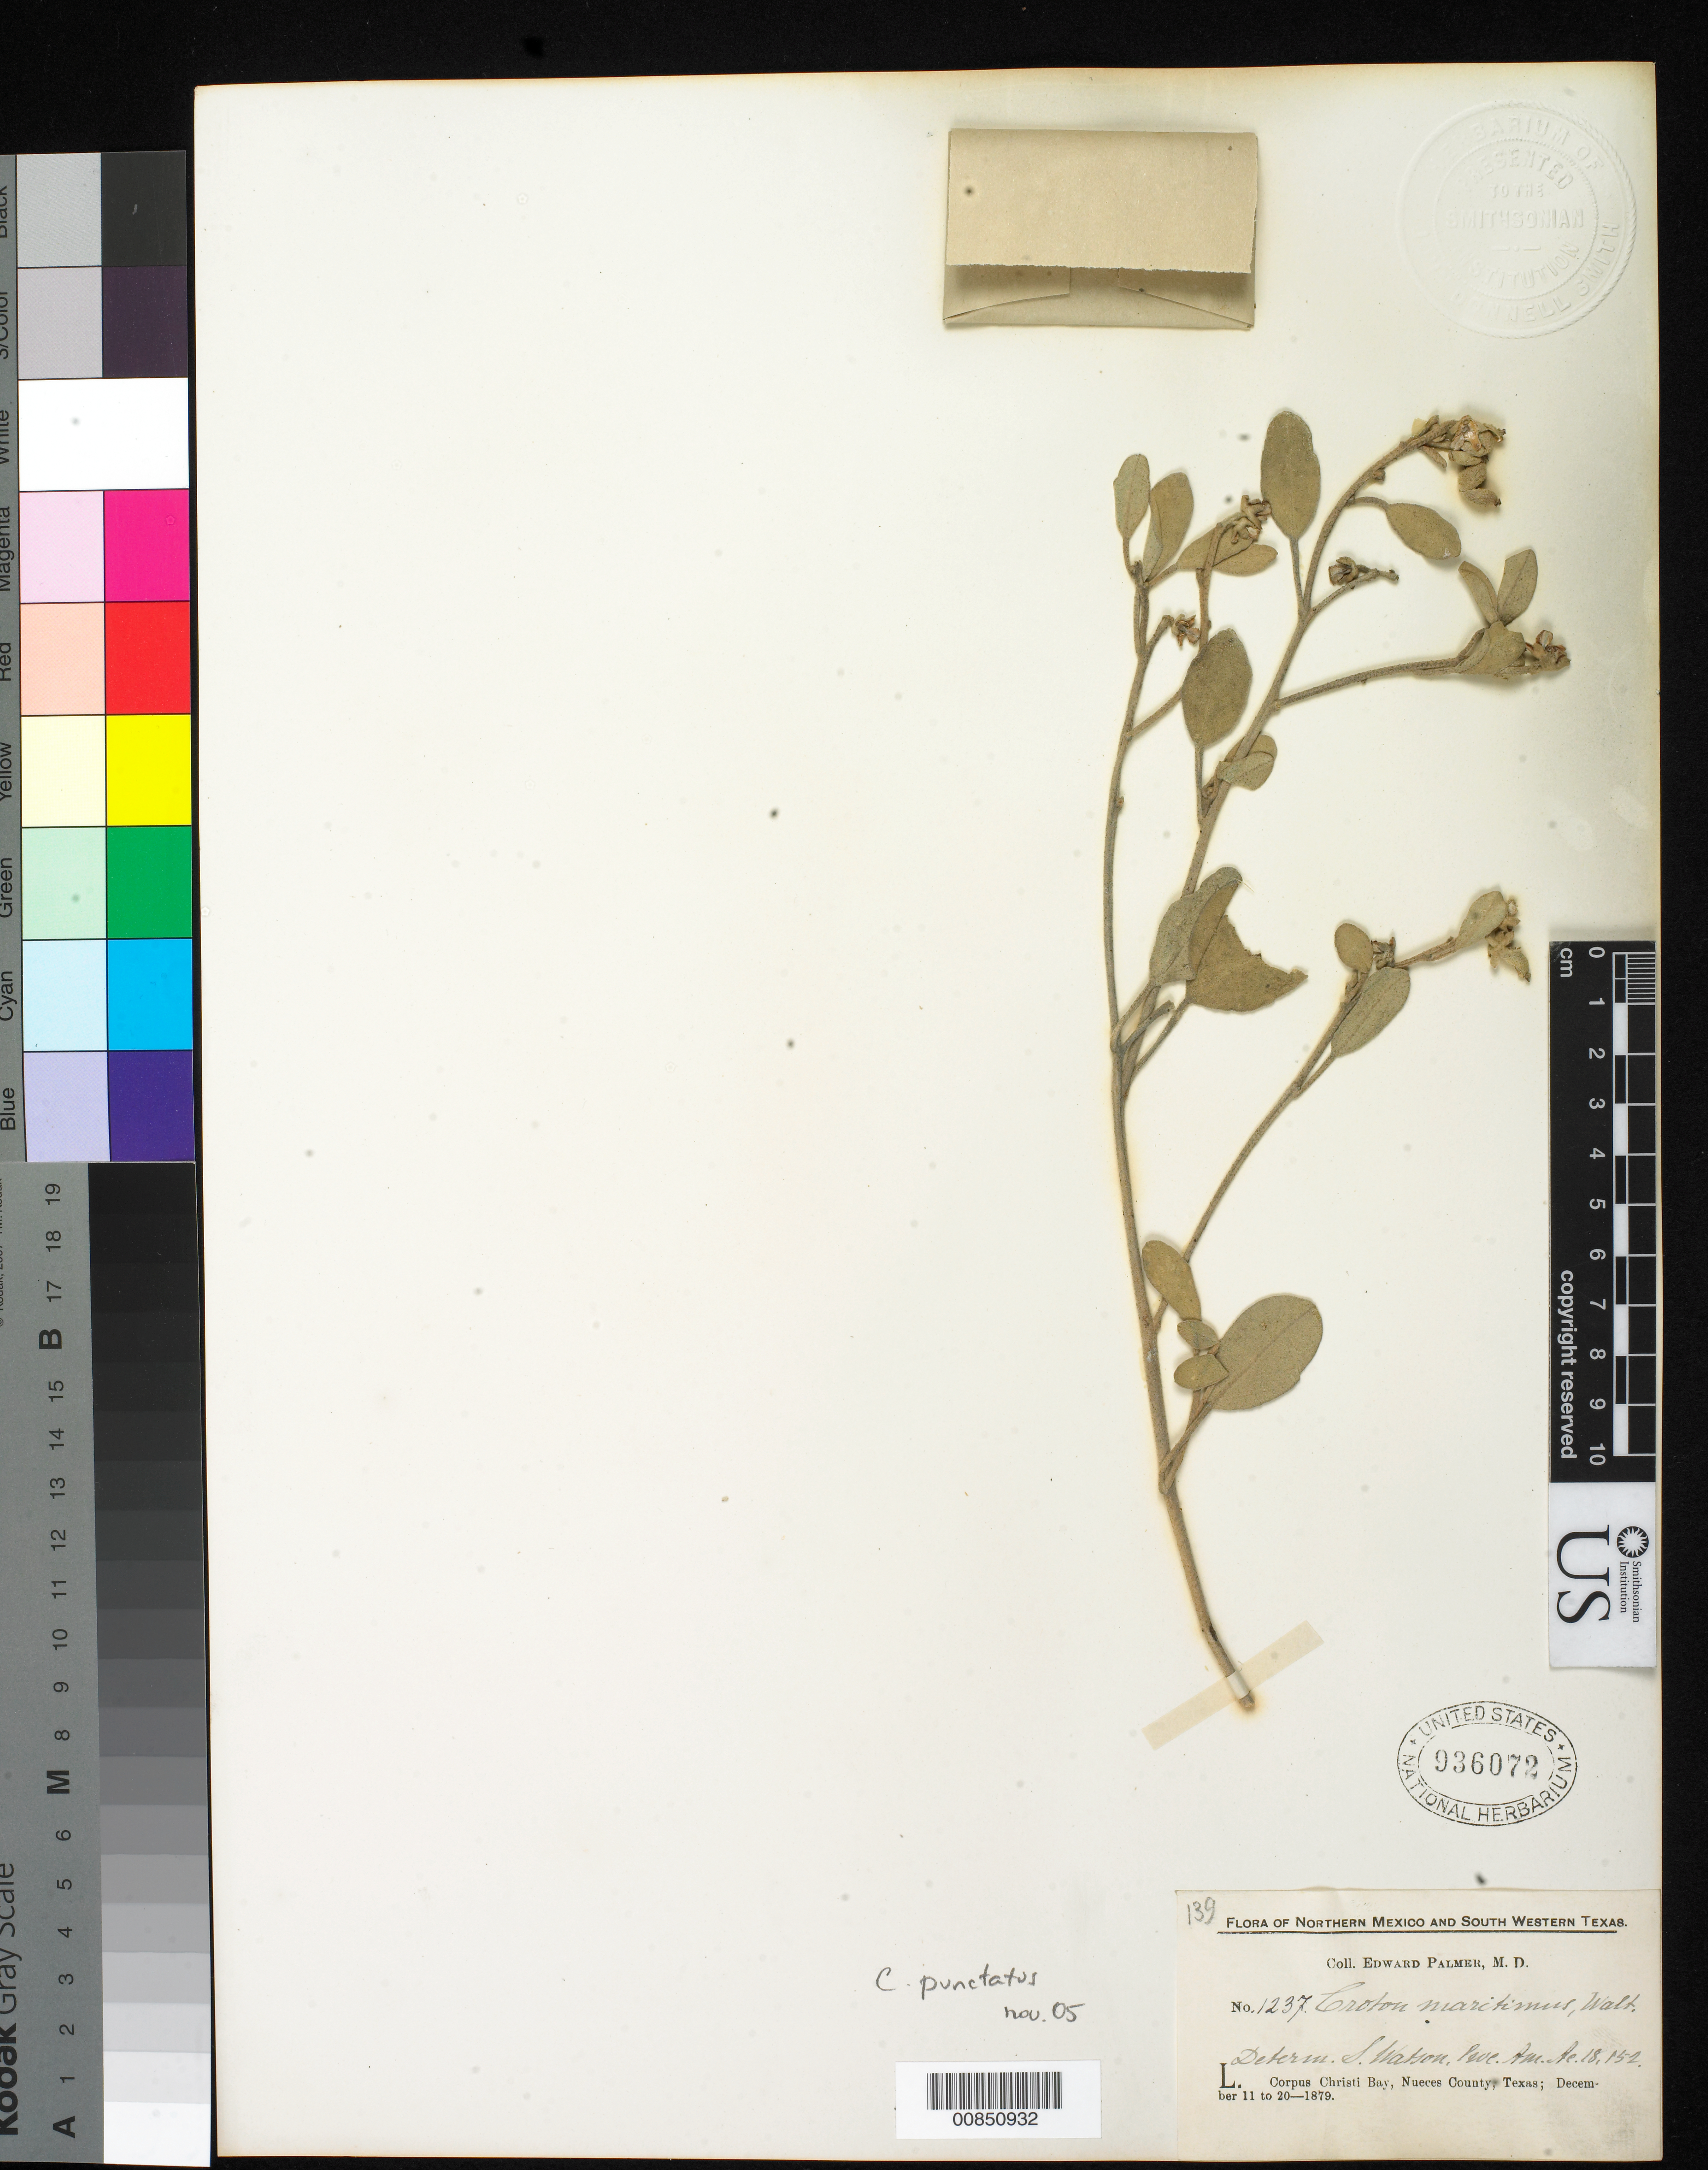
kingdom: Plantae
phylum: Tracheophyta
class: Magnoliopsida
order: Malpighiales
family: Euphorbiaceae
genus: Croton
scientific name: Croton punctatus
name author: Jacq.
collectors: E. Palmer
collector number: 1237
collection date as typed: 11 Dec 1879 to 20 Dec 1879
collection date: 1879-12-11/1879-12-20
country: United States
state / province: Texas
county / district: Nueces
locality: L. Corpus Christi Bay, Nueces County, Texas.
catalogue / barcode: US 936072